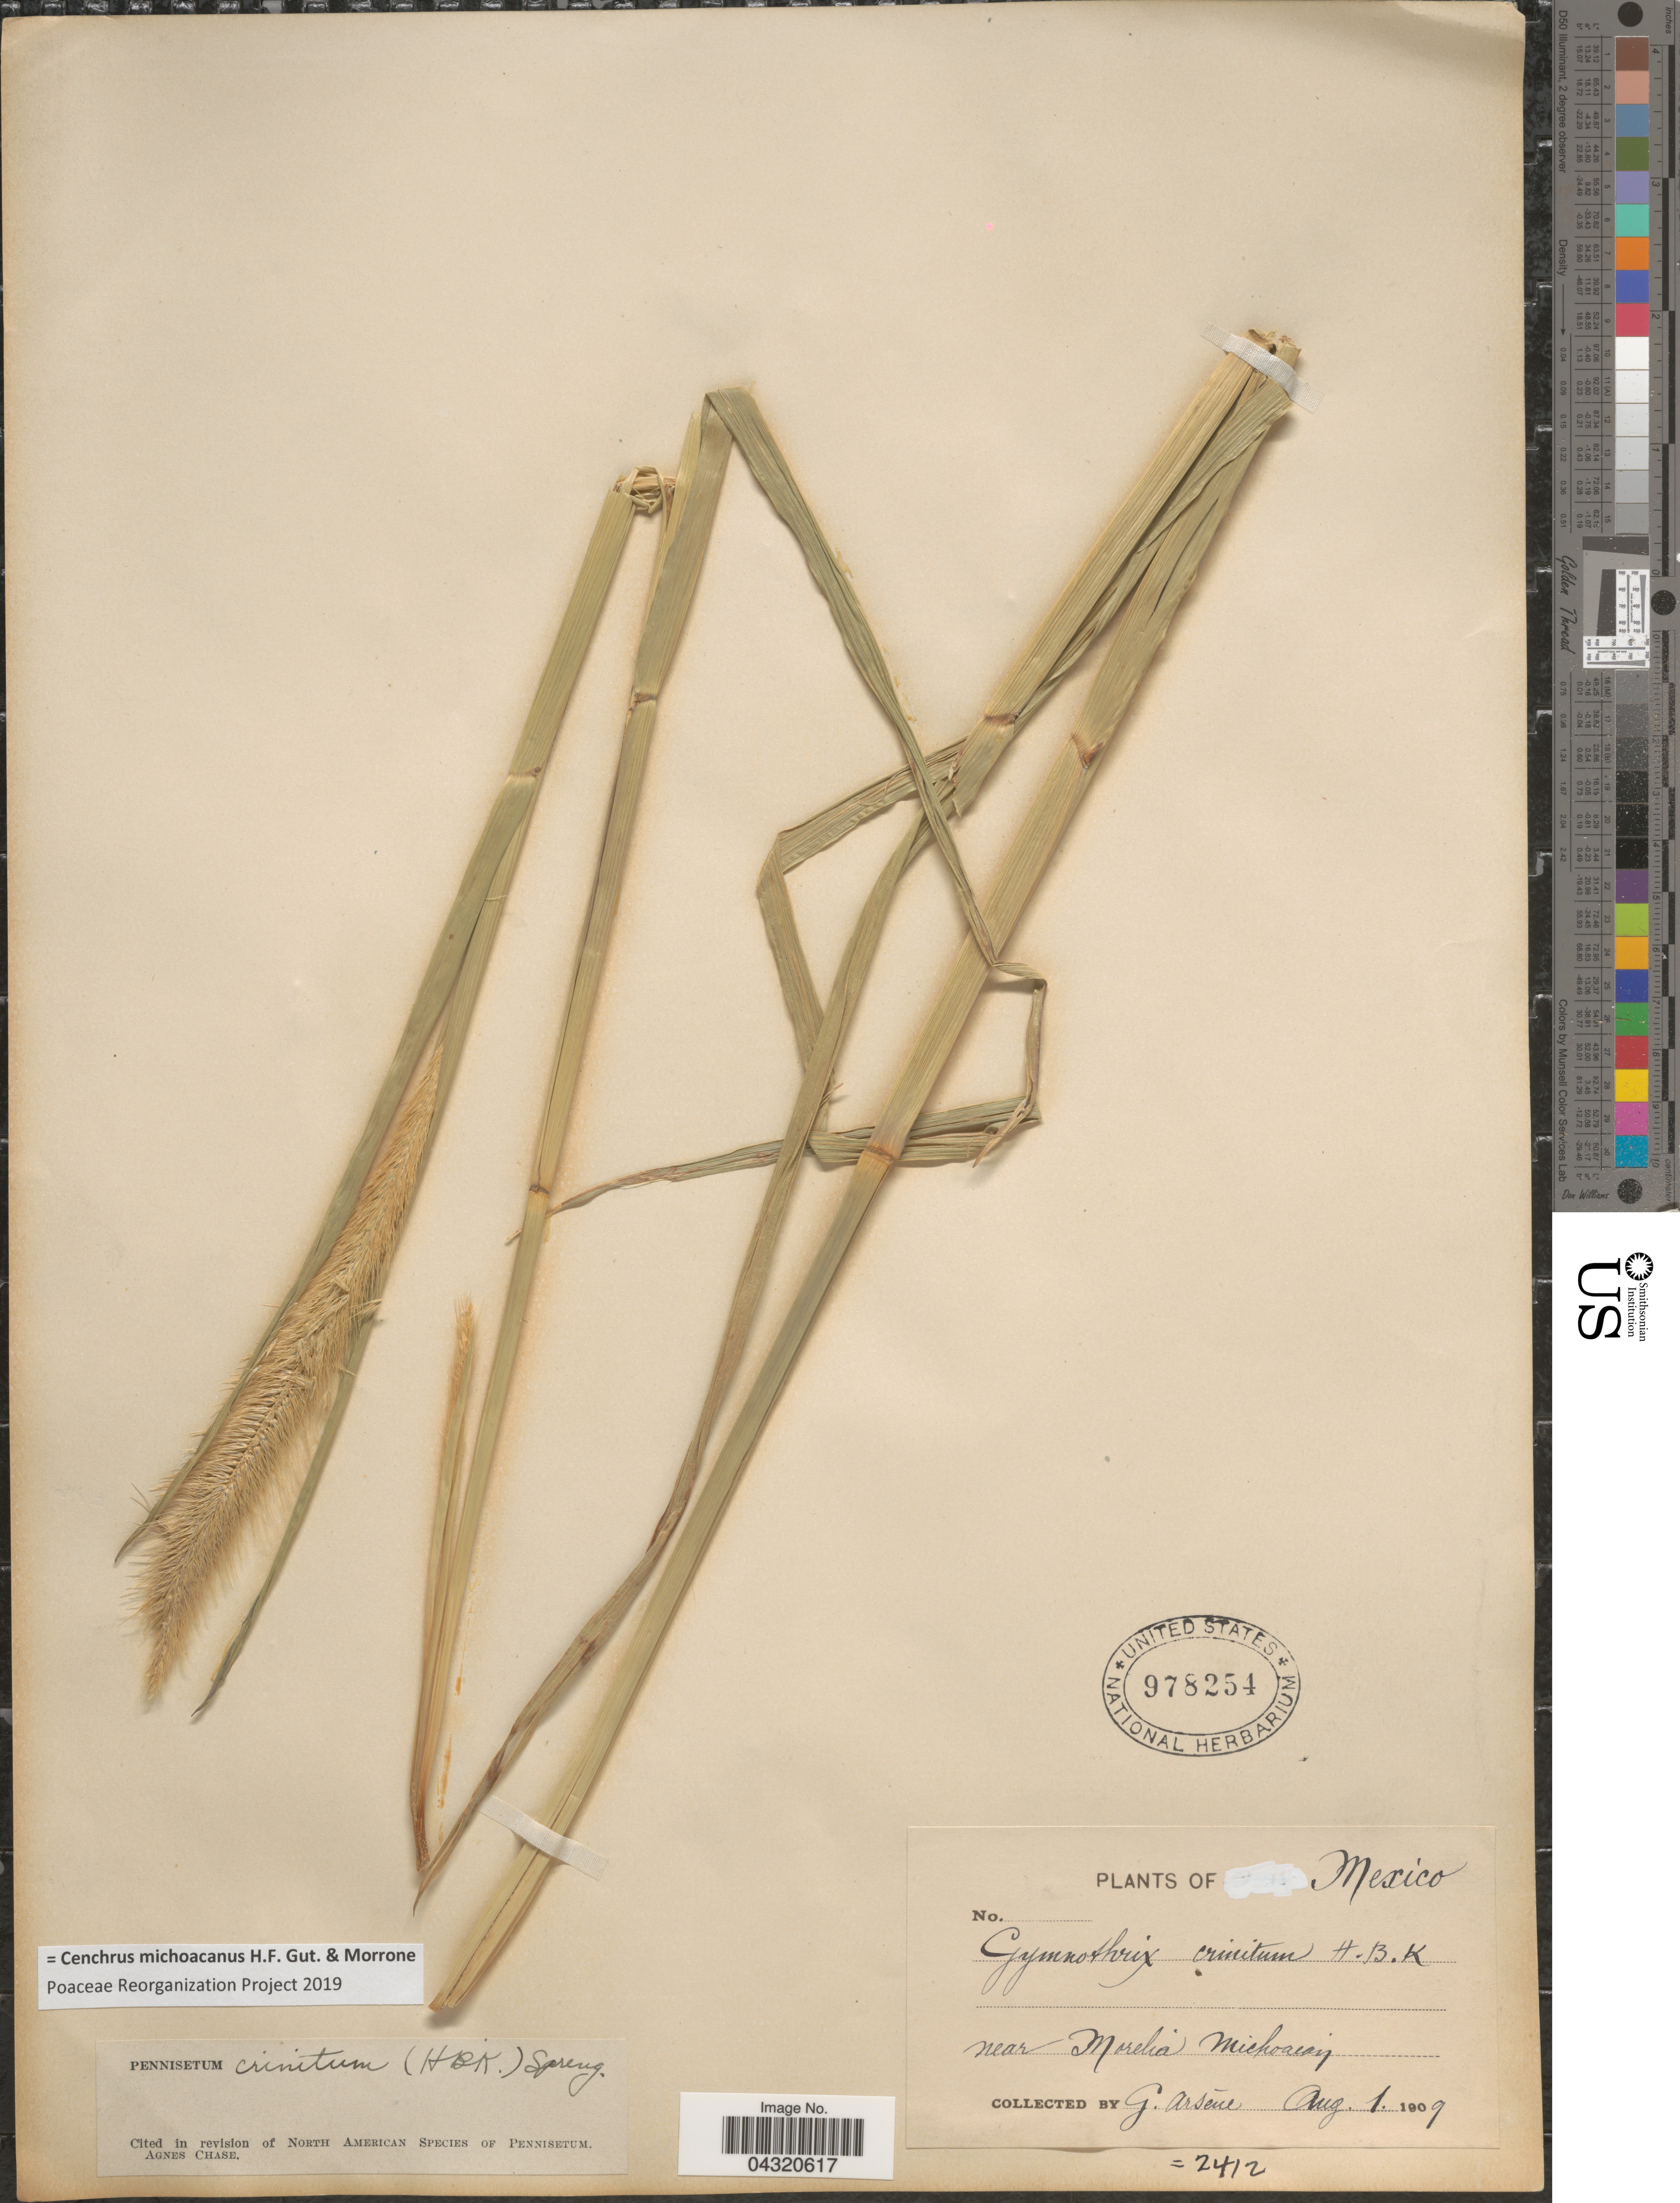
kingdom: Plantae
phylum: Tracheophyta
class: Liliopsida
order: Poales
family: Poaceae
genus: Cenchrus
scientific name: Cenchrus michoacanus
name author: H.F. Gut. & Morrone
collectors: Bro. G. Arsène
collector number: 2412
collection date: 1909-08-01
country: Mexico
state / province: Michoacán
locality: Near Morelia.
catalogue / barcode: US 978254